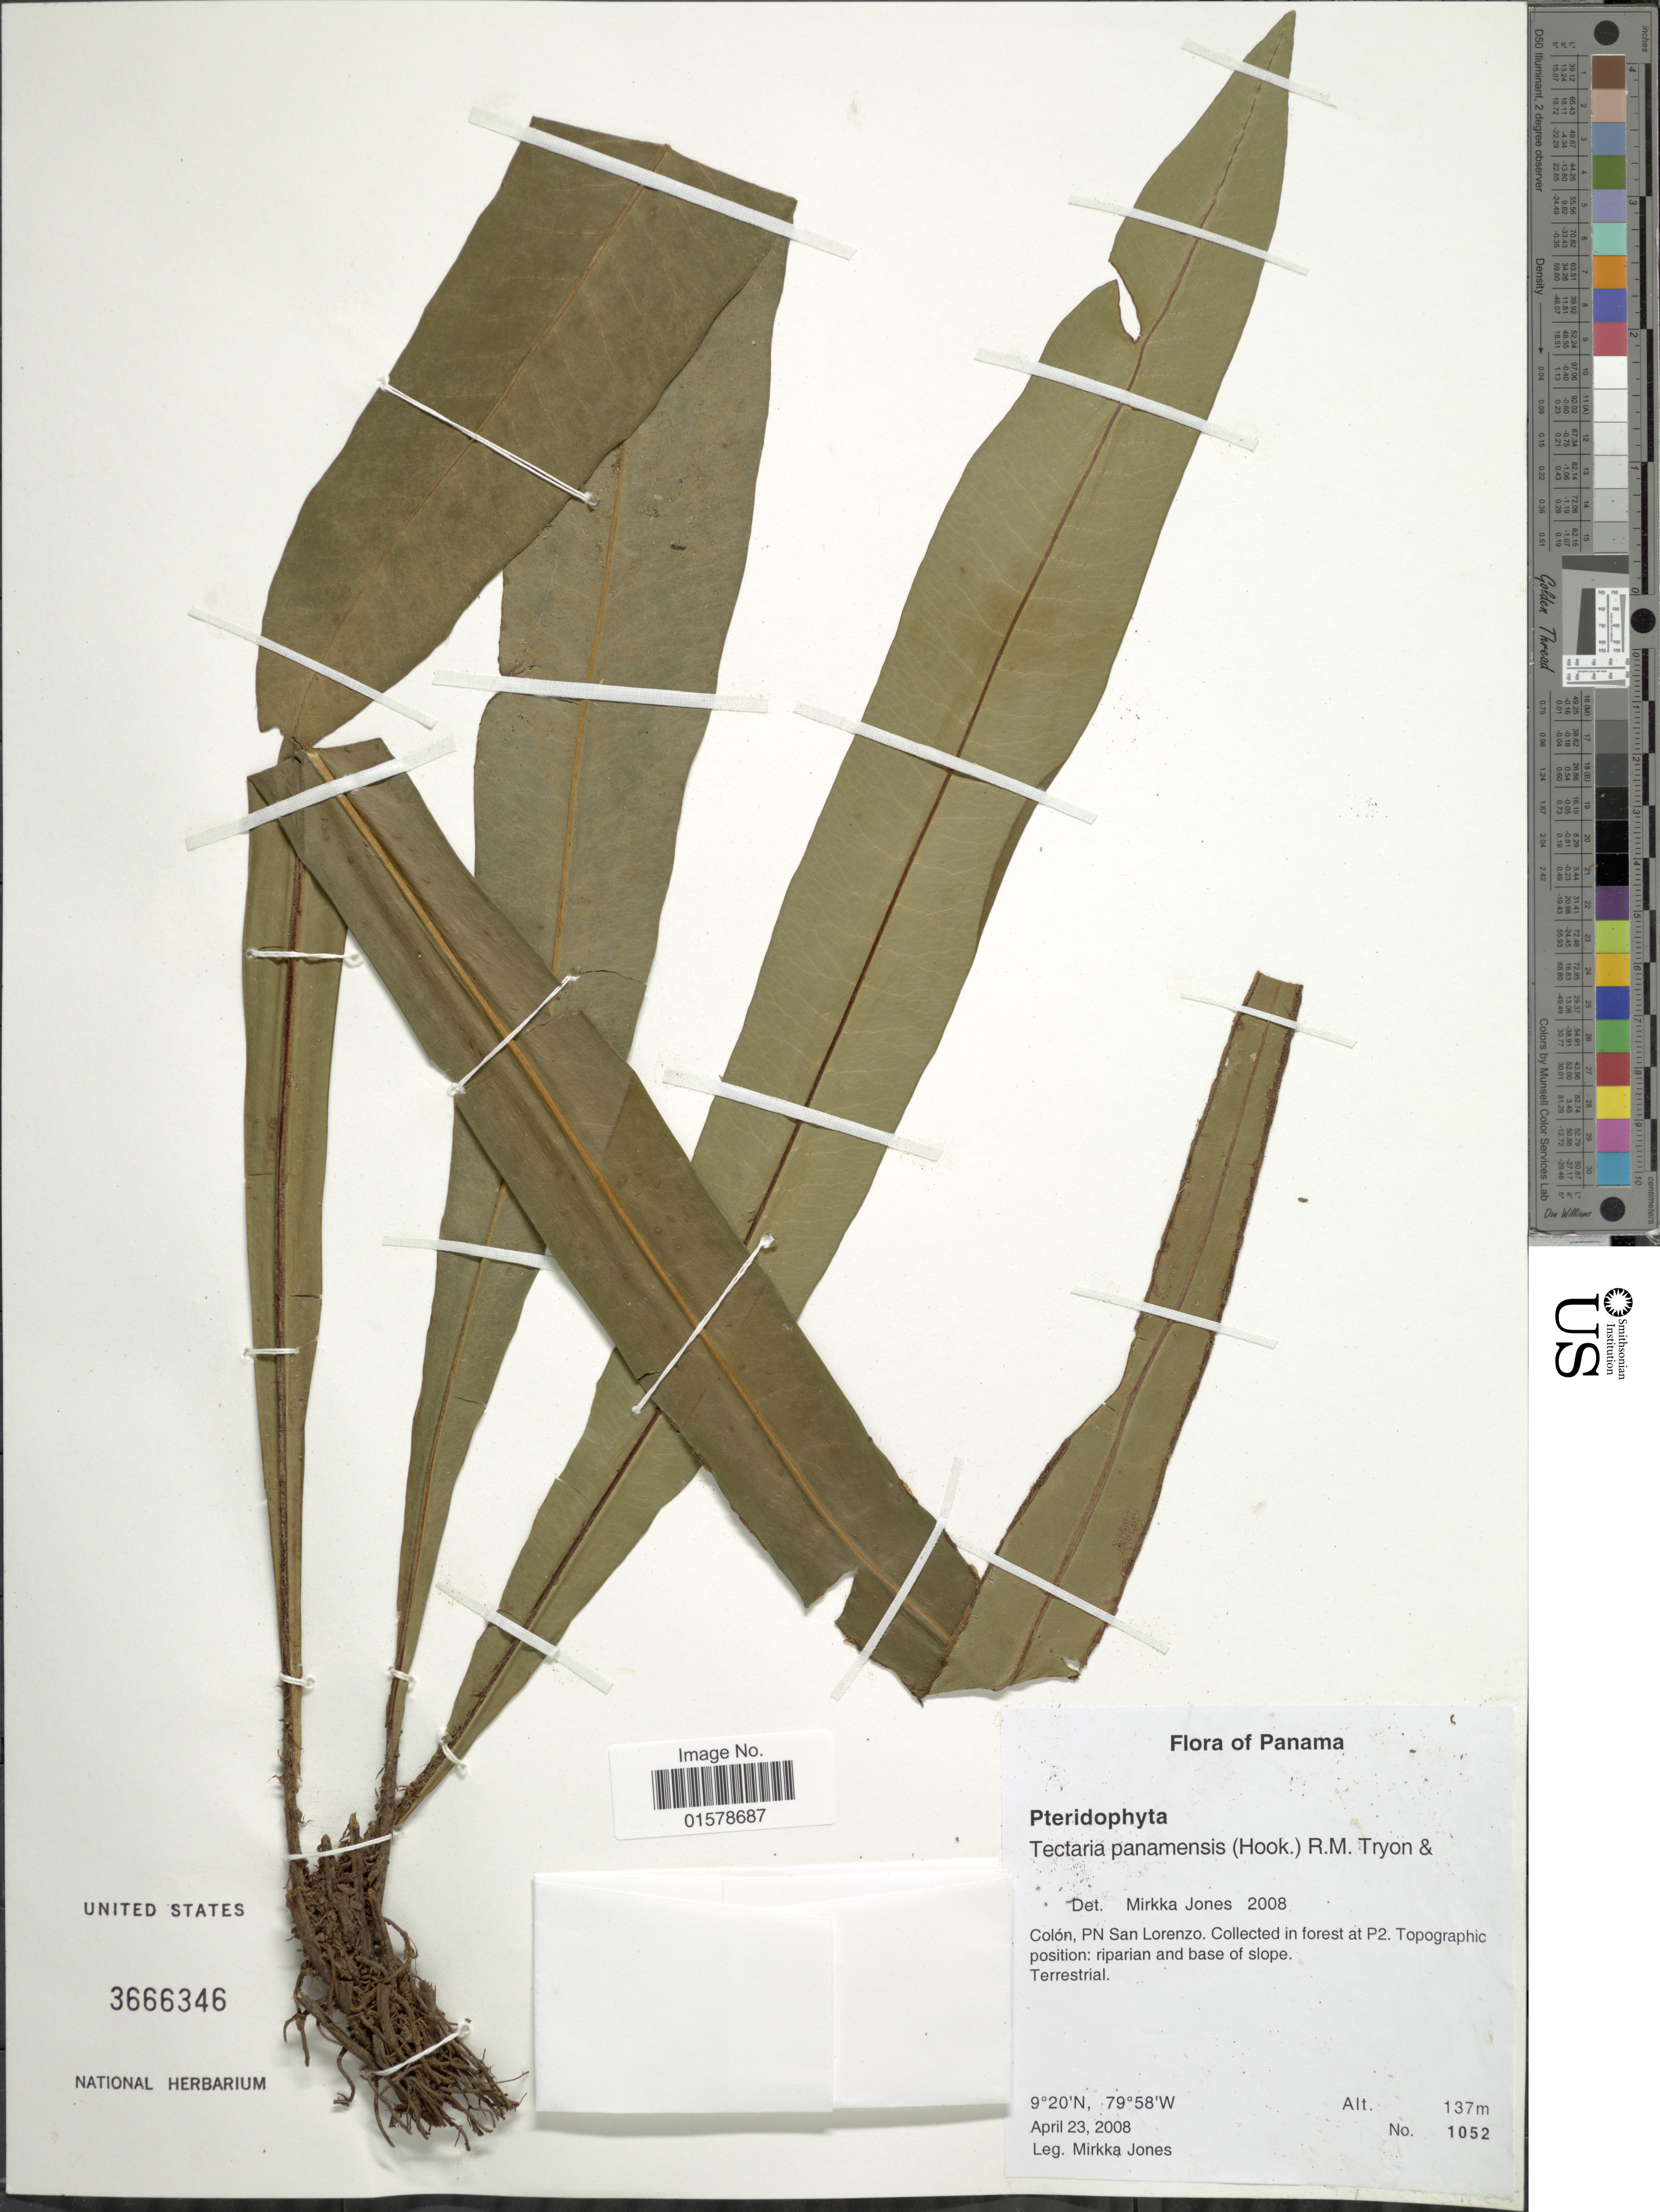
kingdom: Plantae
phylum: Tracheophyta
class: Polypodiopsida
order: Polypodiales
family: Tectariaceae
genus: Tectaria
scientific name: Tectaria panamensis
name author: (Hook.) R.M. Tryon & A.F. Tryon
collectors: M. Jones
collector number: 1052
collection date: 2008-04-23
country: Panama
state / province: Colón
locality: PN San Lorenzo. Forest at P2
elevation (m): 137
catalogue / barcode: US 3666346